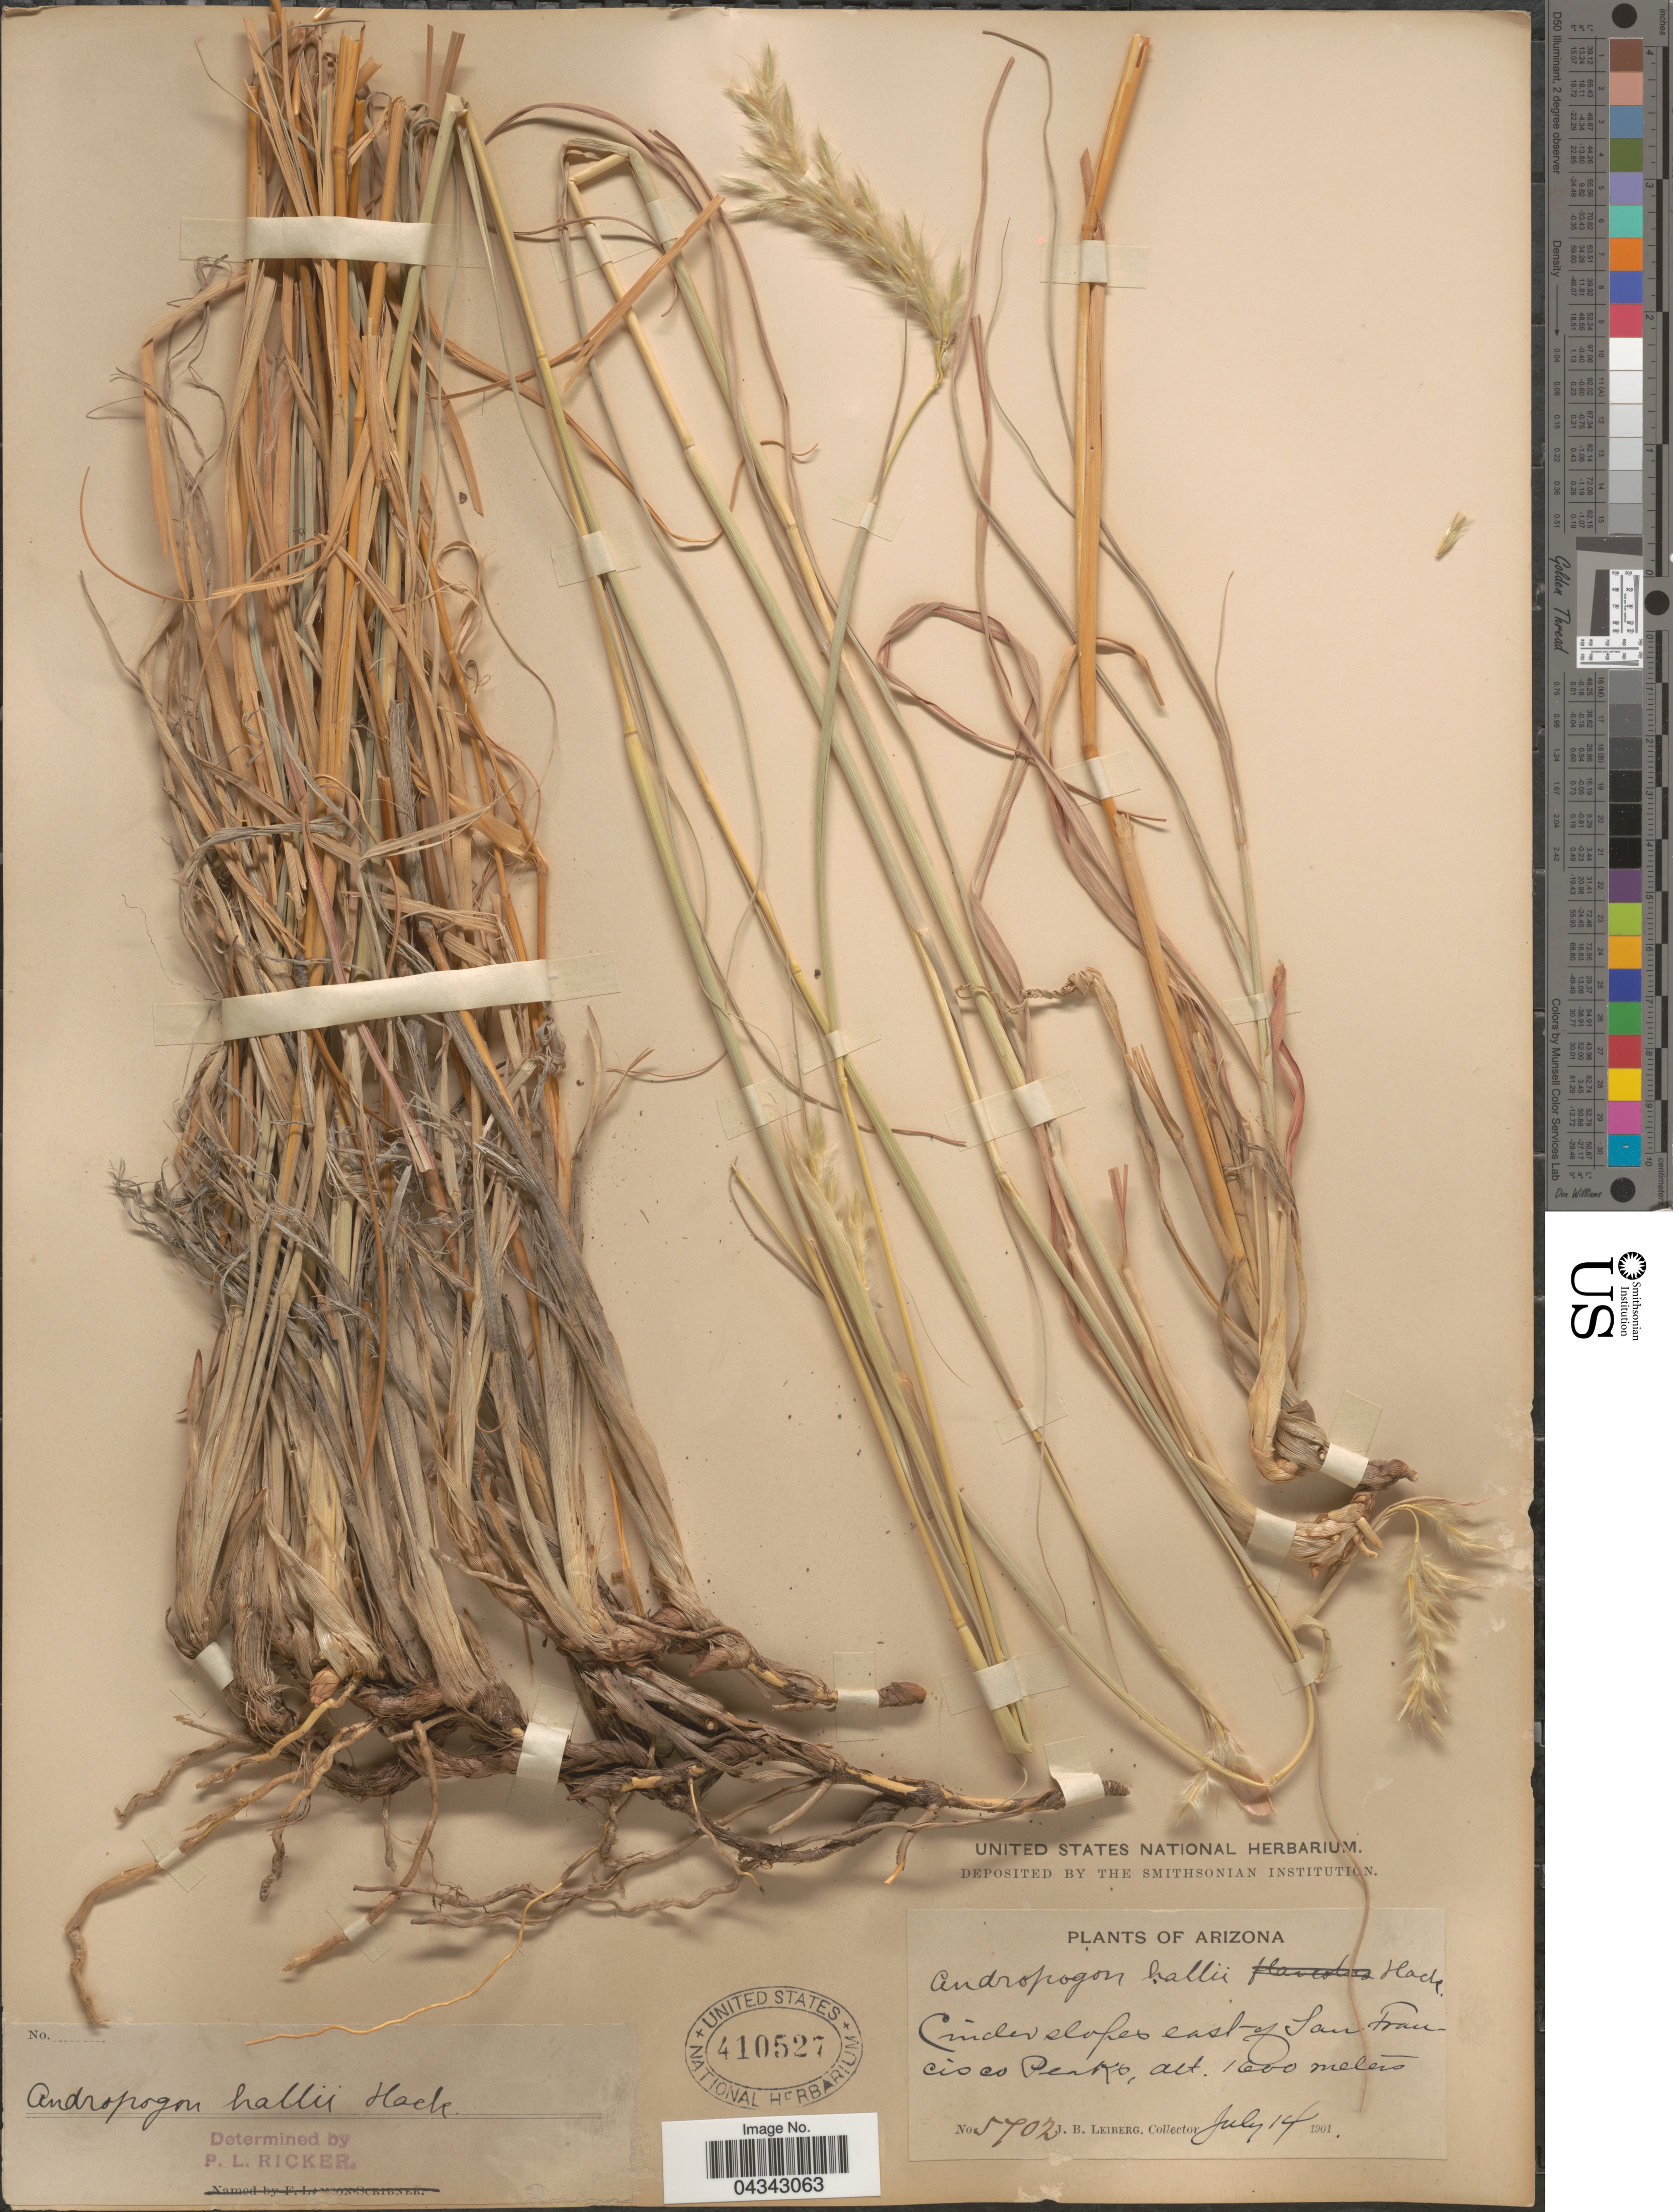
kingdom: Plantae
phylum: Tracheophyta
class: Liliopsida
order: Poales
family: Poaceae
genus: Andropogon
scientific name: Andropogon gerardii subsp. hallii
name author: (Hack.) Wipff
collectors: J. B. Leiberg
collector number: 5702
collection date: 1901-07-14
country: United States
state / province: Arizona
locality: Cinder slopes east of San Francisco Peaks.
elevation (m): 1600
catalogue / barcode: US 410527